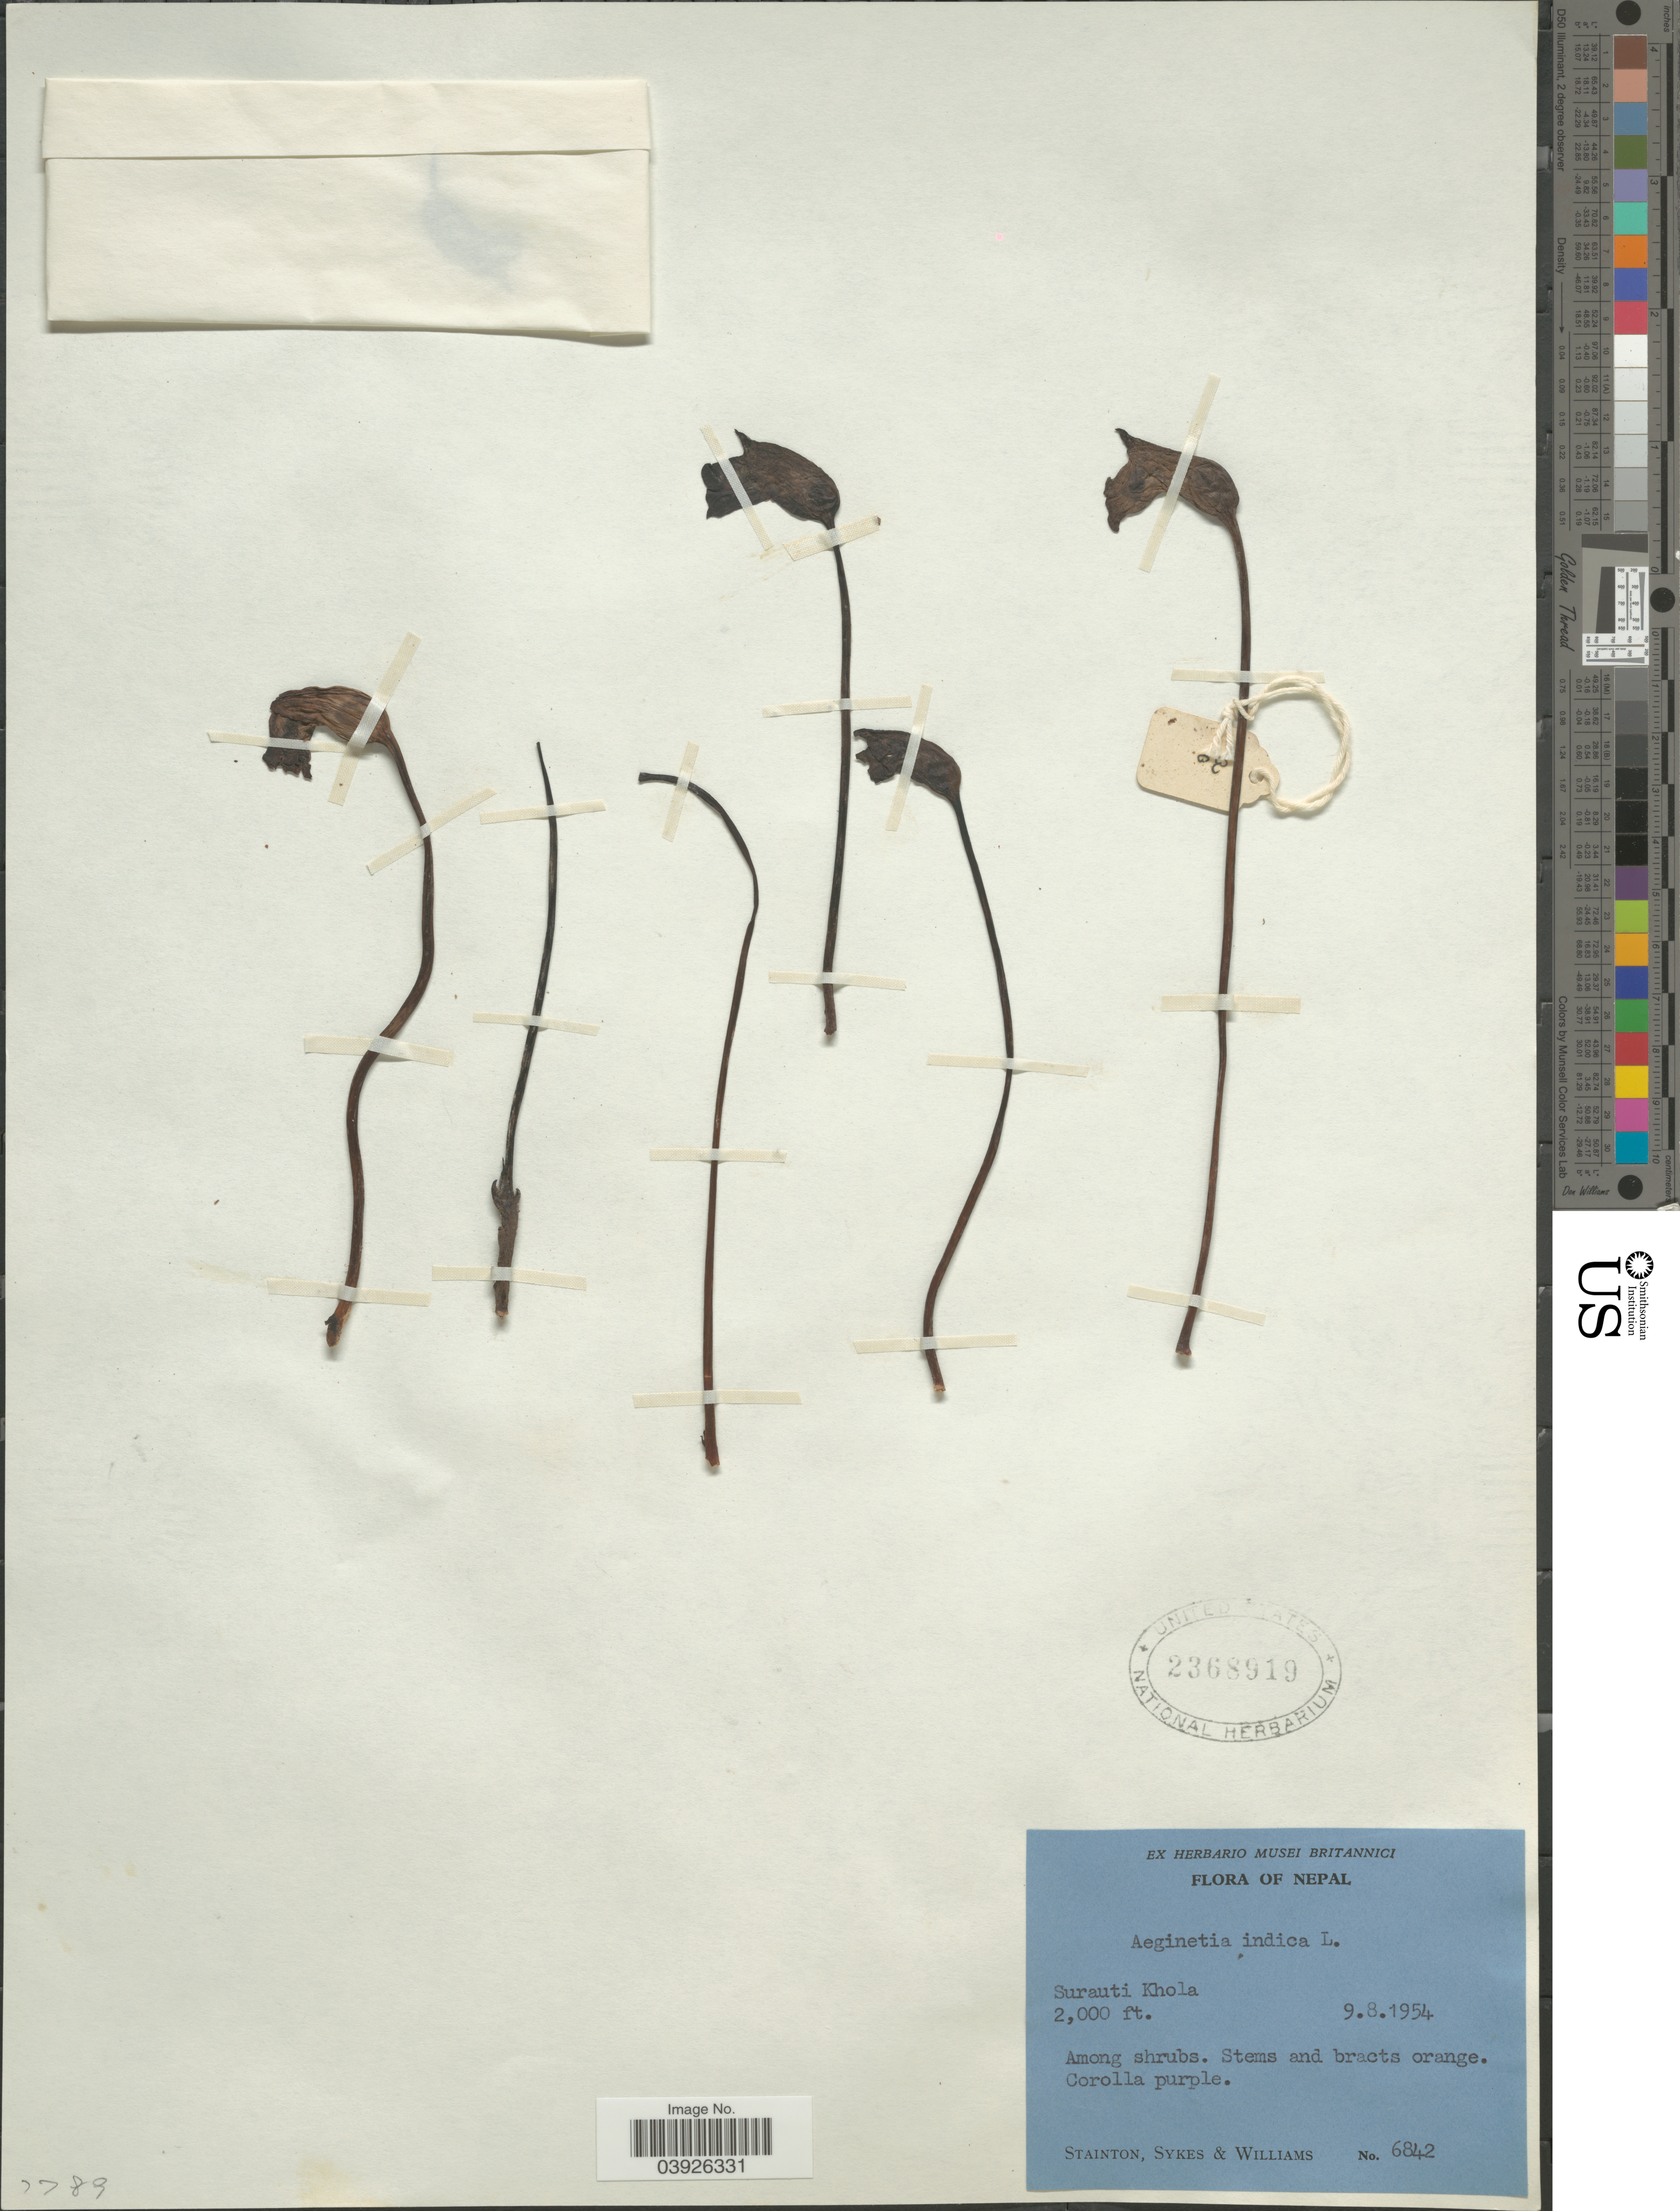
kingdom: Plantae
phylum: Tracheophyta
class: Magnoliopsida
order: Lamiales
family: Orobanchaceae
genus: Aeginetia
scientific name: Aeginetia indica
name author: L.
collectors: -. Stainton, Sykes, -- & -- Williams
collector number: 6842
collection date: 1954-08-09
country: Nepal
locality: Surauti Khola.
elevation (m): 610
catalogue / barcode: US 2368919